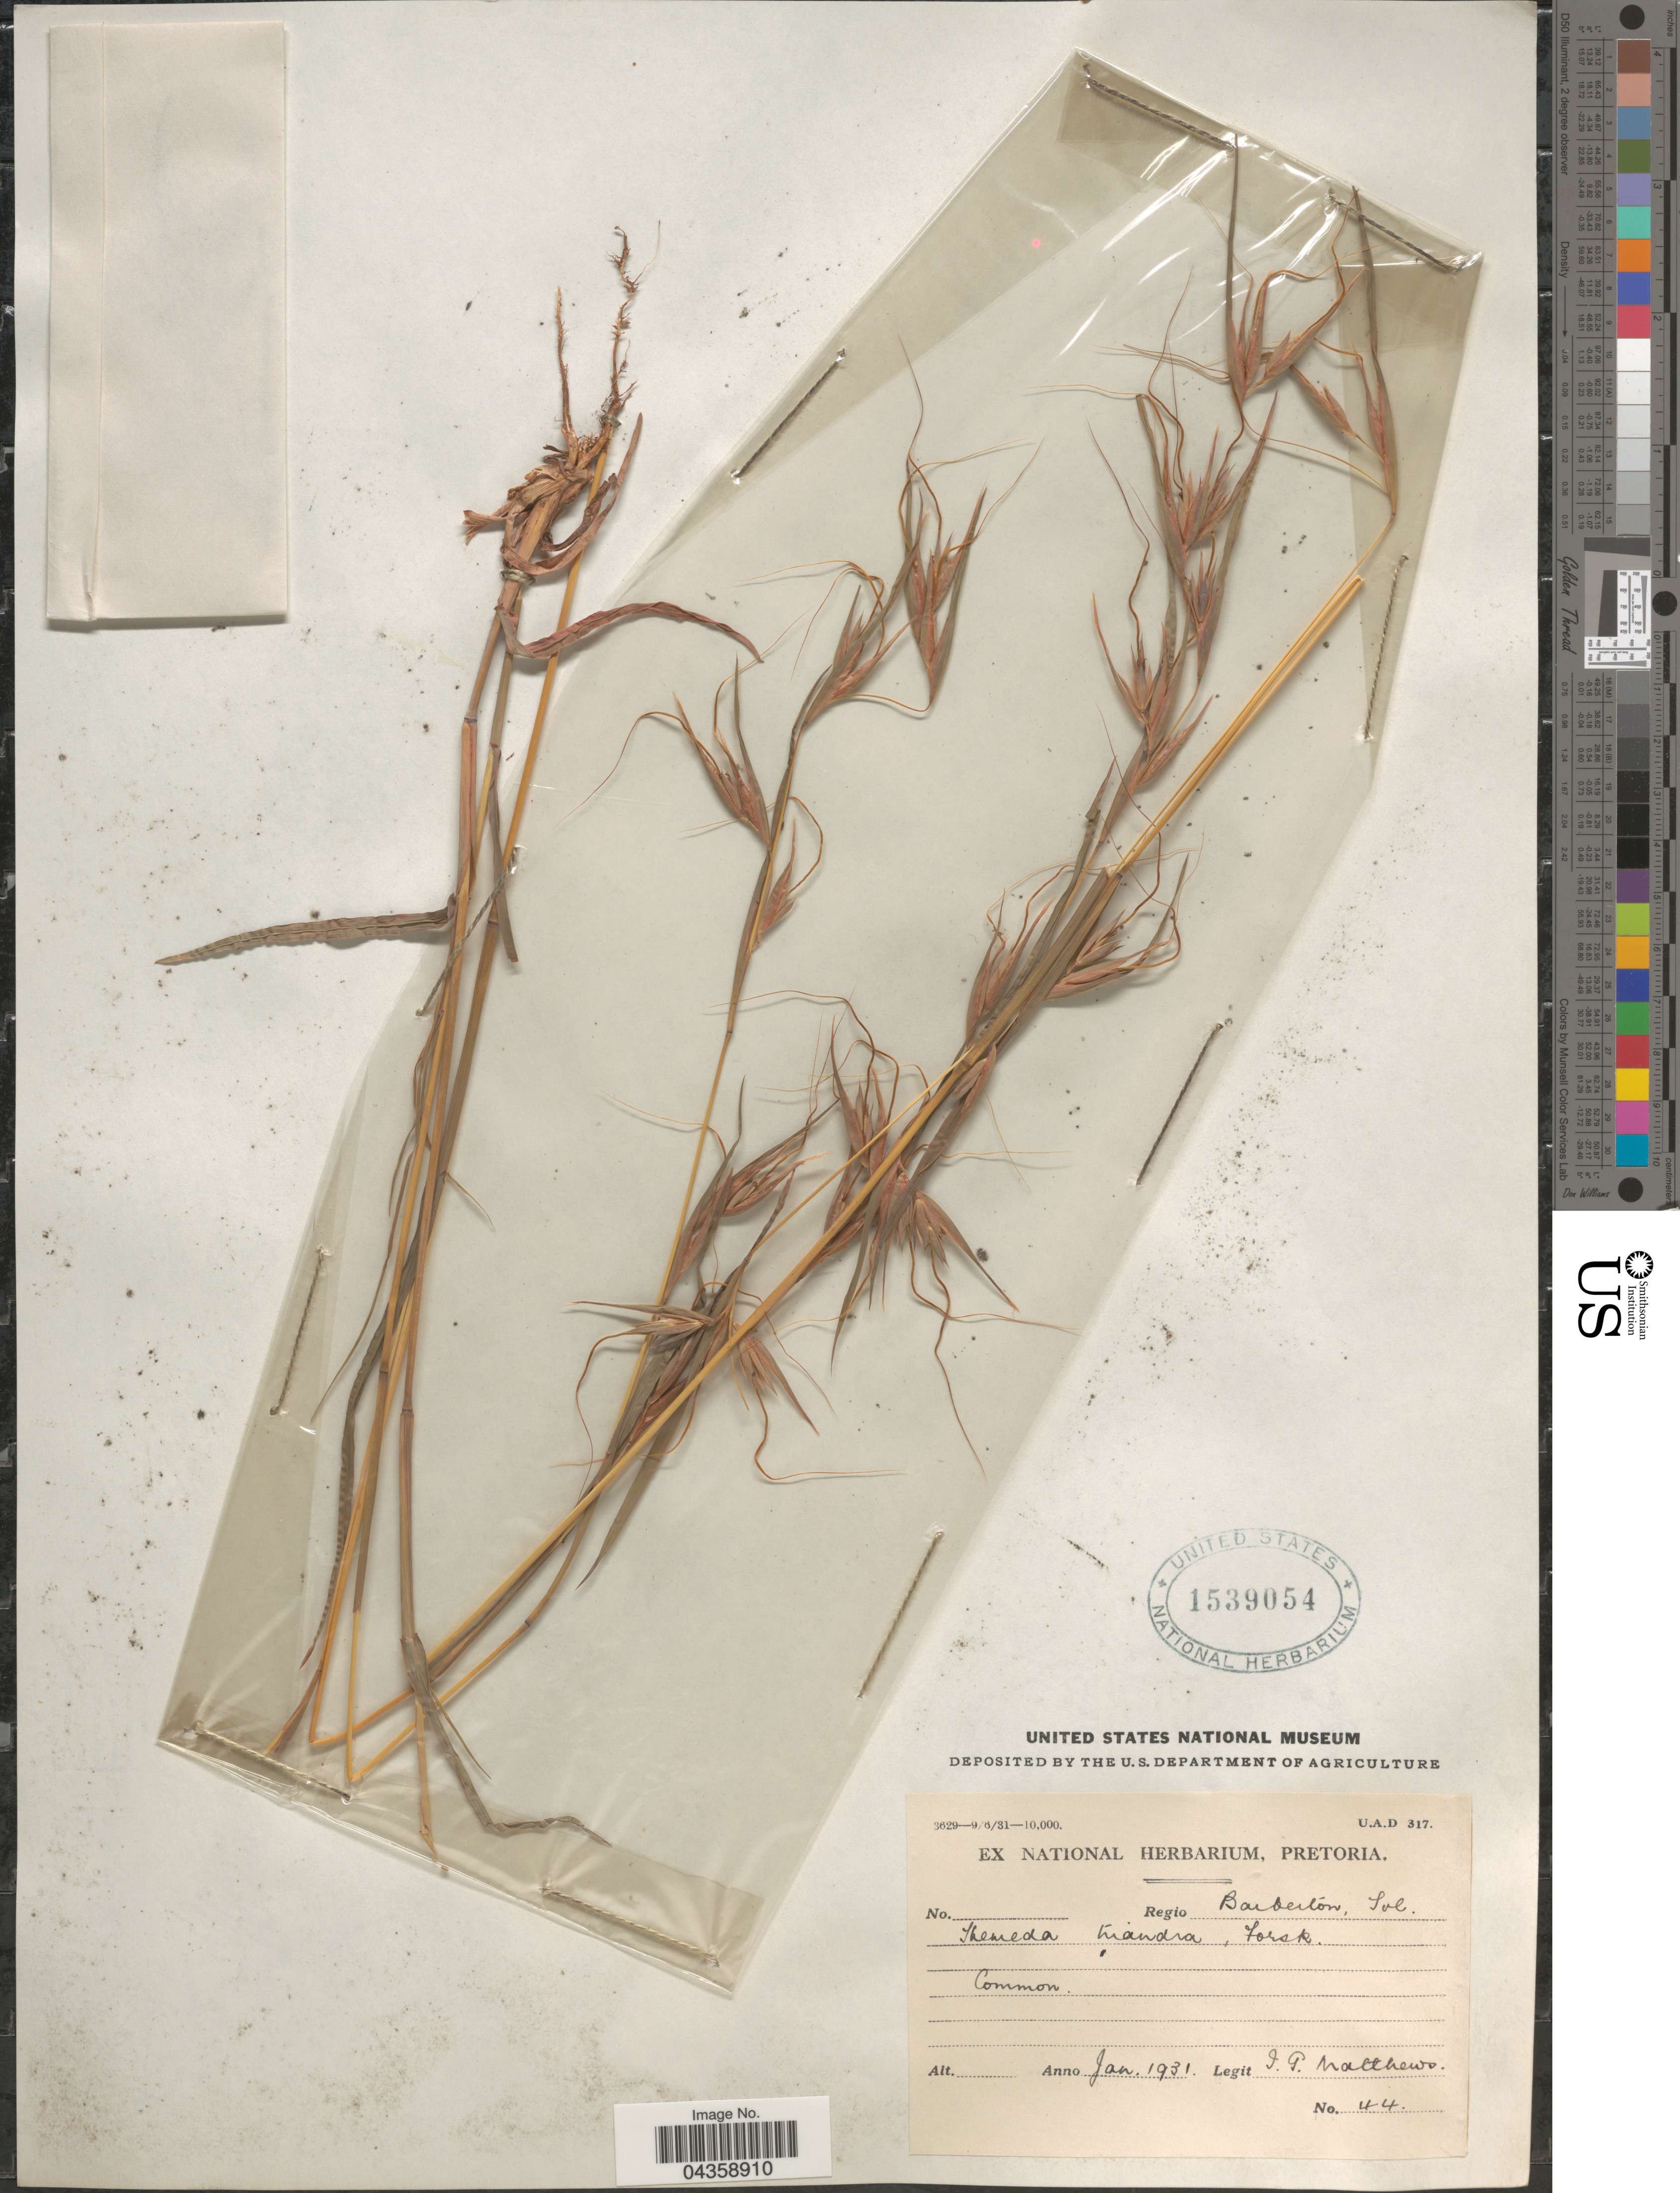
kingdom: Plantae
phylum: Tracheophyta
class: Liliopsida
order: Poales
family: Poaceae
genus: Themeda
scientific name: Themeda triandra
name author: Forssk.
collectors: I. Matthews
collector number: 44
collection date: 1931-01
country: South Africa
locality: Regio Barberton, Tvl.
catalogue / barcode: US 1539054